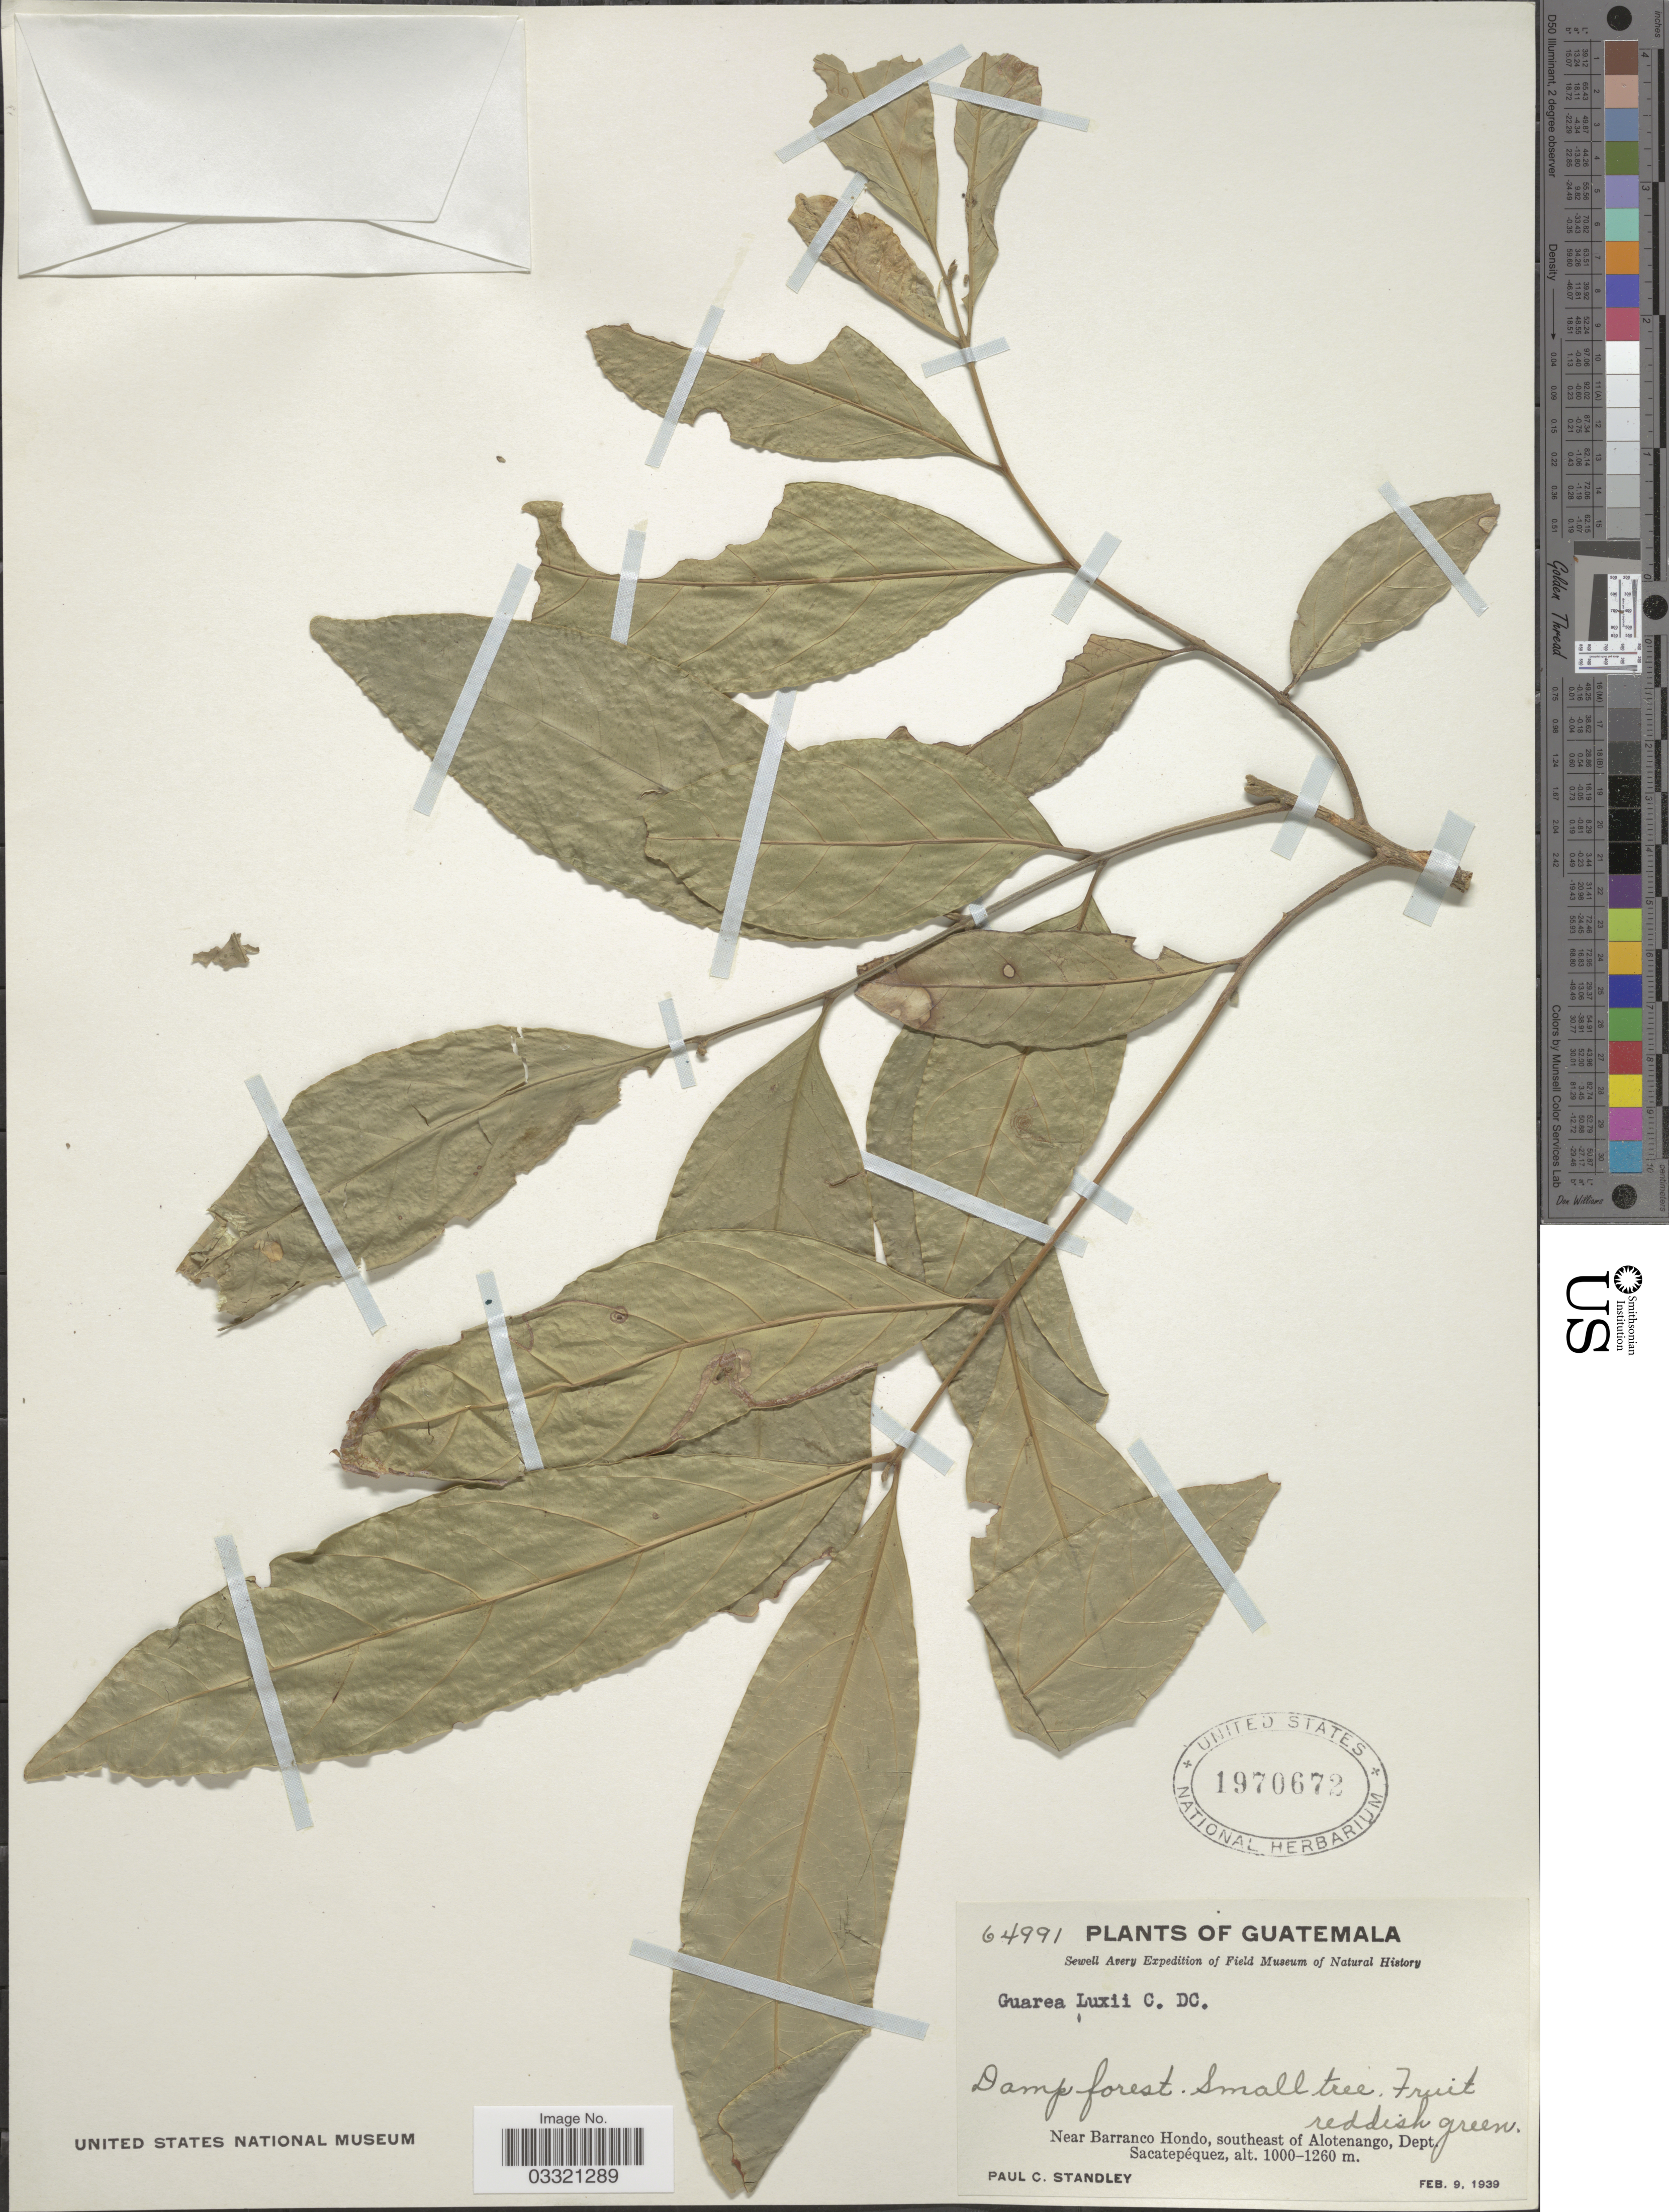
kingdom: Plantae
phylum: Tracheophyta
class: Magnoliopsida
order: Sapindales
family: Meliaceae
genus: Guarea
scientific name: Guarea luxii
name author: C. DC.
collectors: P. C. Standley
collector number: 64991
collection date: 1939-02-09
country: Guatemala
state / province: Sacatepéquez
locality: Near Barranco Hondo, southeast of Alotenango, Dept. Sacatepéquez.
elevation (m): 1000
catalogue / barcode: US 1970672